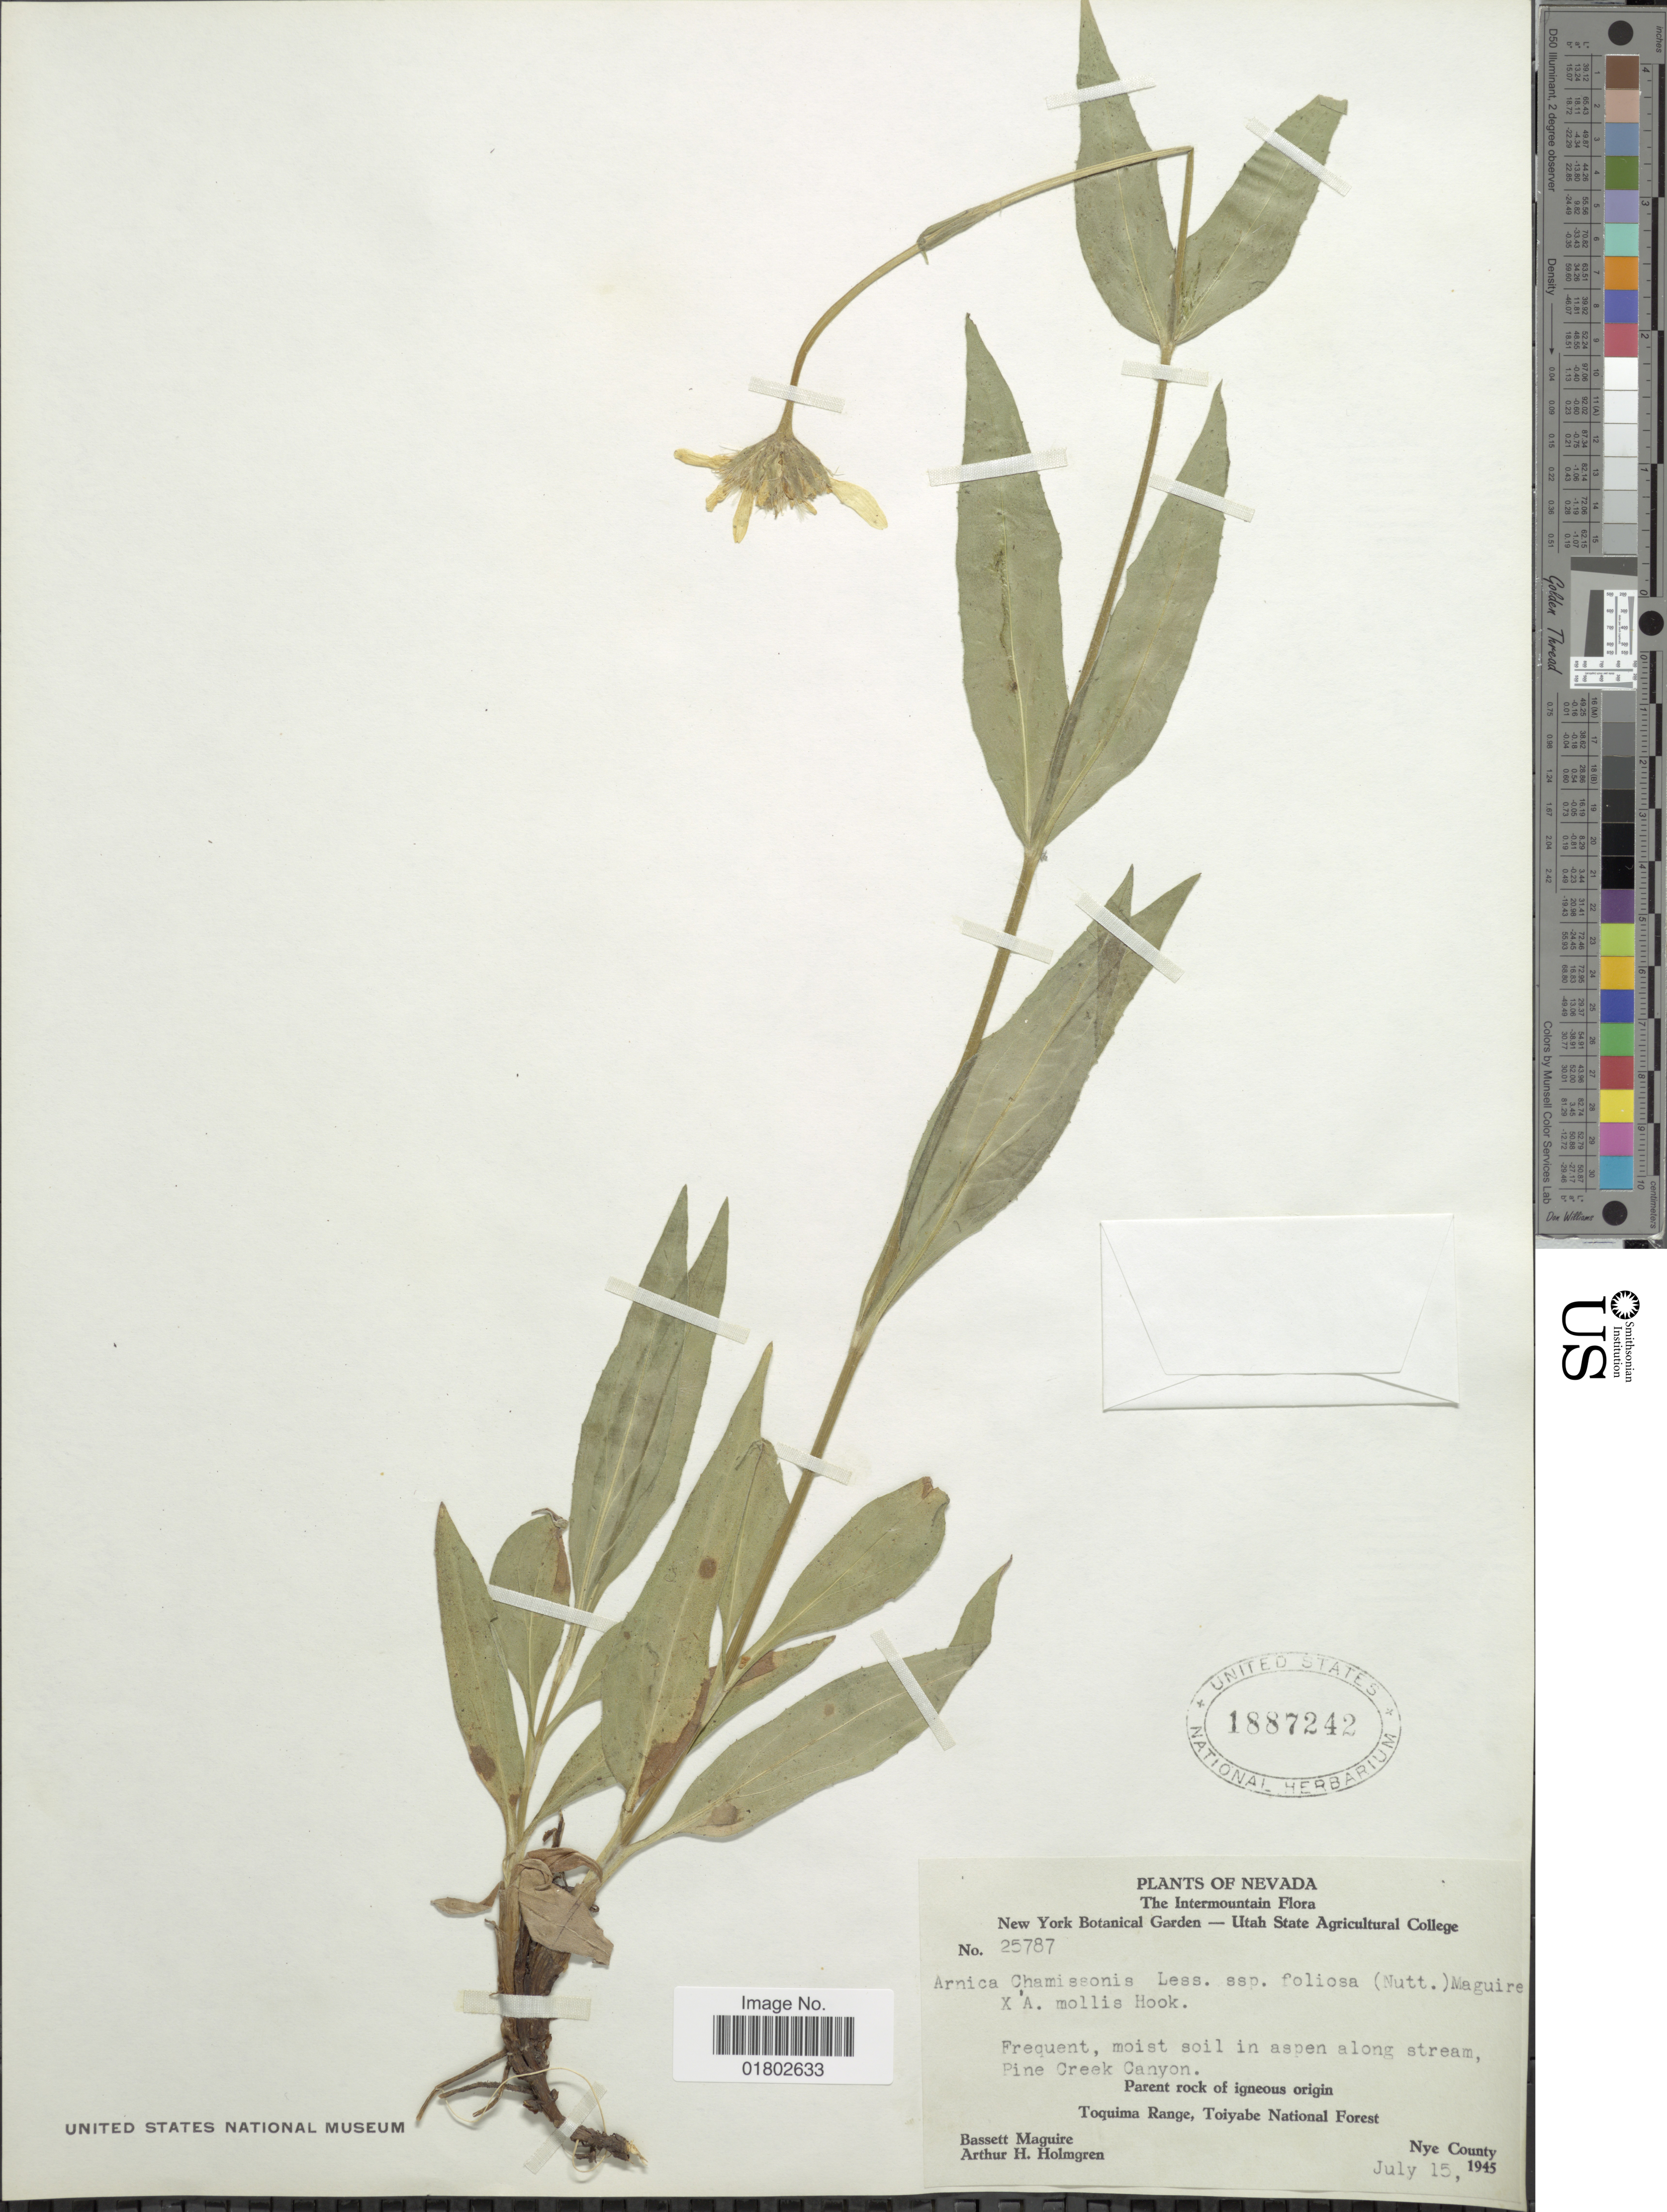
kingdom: Plantae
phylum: Tracheophyta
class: Magnoliopsida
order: Asterales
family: Asteraceae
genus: Arnica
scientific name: Arnica chamissonis subsp. foliosa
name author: (Nutt.) Maguire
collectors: B. Maguire & A. H. Holmgren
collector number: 25787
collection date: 1945-07-15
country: United States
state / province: Nevada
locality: Intermountain, along stream, Pine Creek Canyon, Parent rock of igneous origin, Toquima Range, Toiyabe National Forest, Nye County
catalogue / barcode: US 1887242